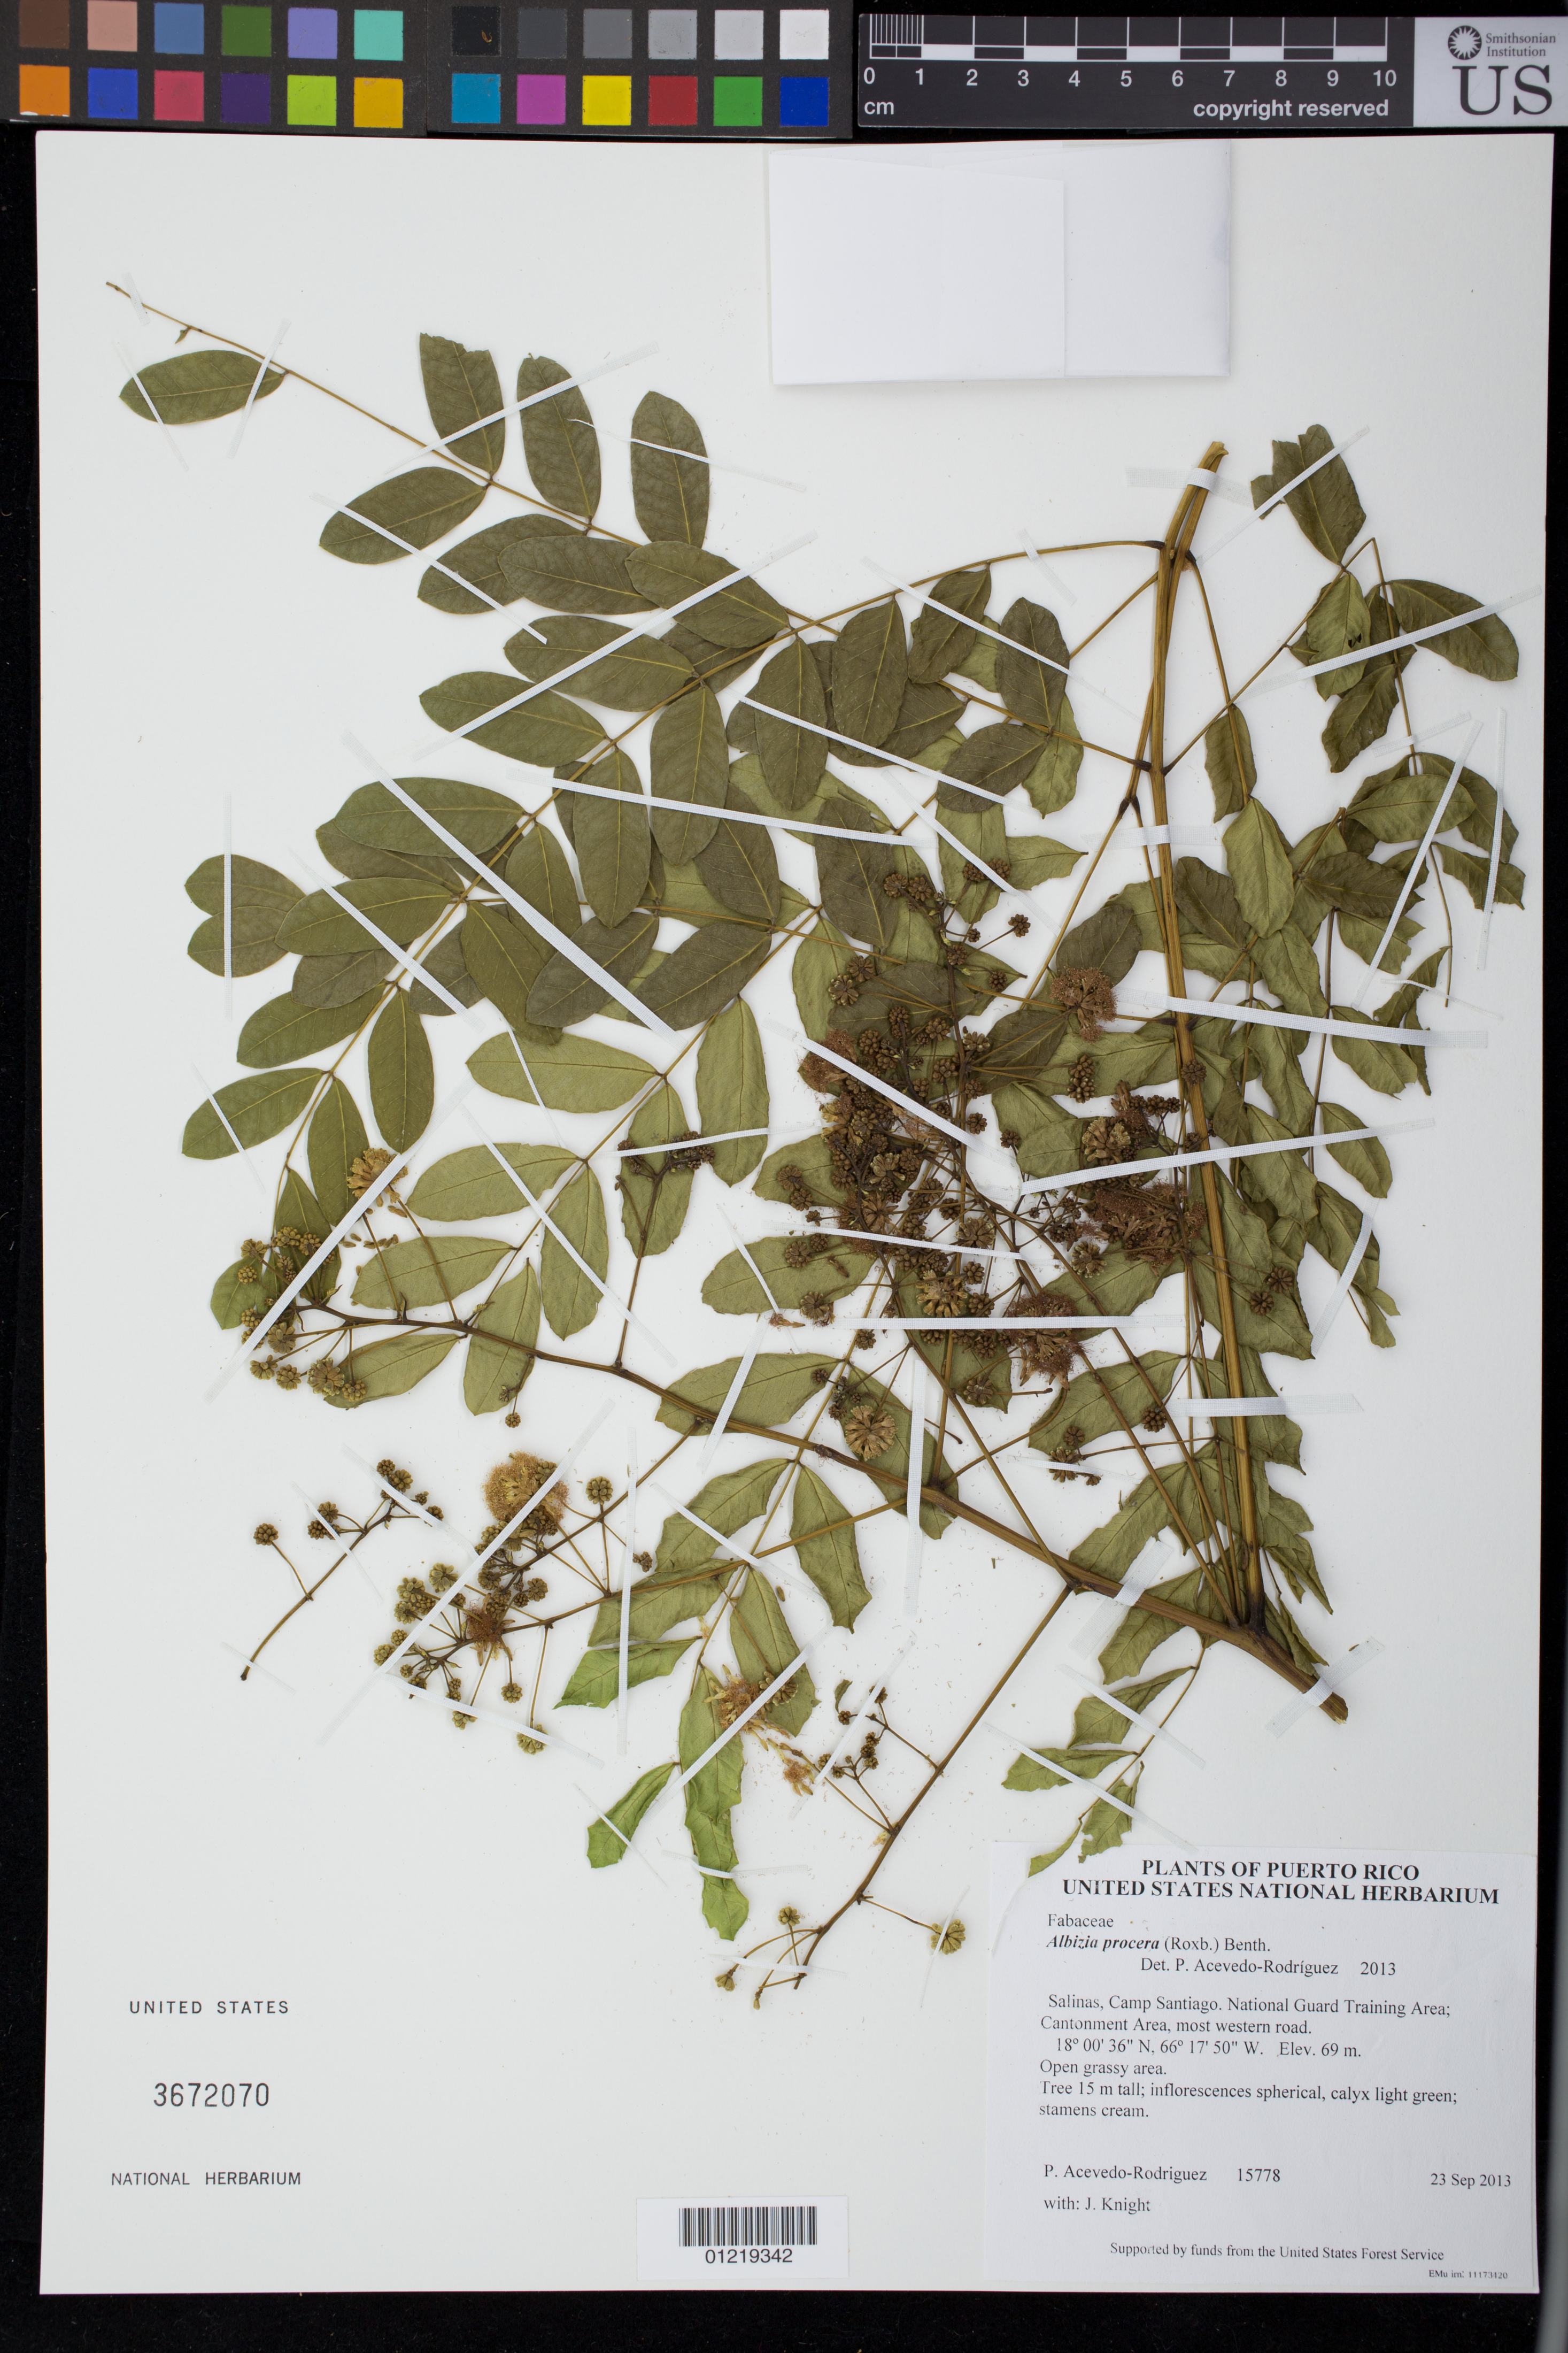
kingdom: Plantae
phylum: Tracheophyta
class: Magnoliopsida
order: Fabales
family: Fabaceae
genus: Albizia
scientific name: Albizia procera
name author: (Roxb.) Benth.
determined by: Acevedo-Rodríguez, P., (BOT), Smithsonian Institution - National Museum of Natural History (UNITED STATES)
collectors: P. Acevedo-Rodr. & J. Knight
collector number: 15778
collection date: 2013-09-23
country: Puerto Rico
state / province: Salinas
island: Puerto Rico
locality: Camp Santiago. National Guard Training Area; Cantonment Area, most western road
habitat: Open grassy area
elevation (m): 69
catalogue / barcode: US 3672070